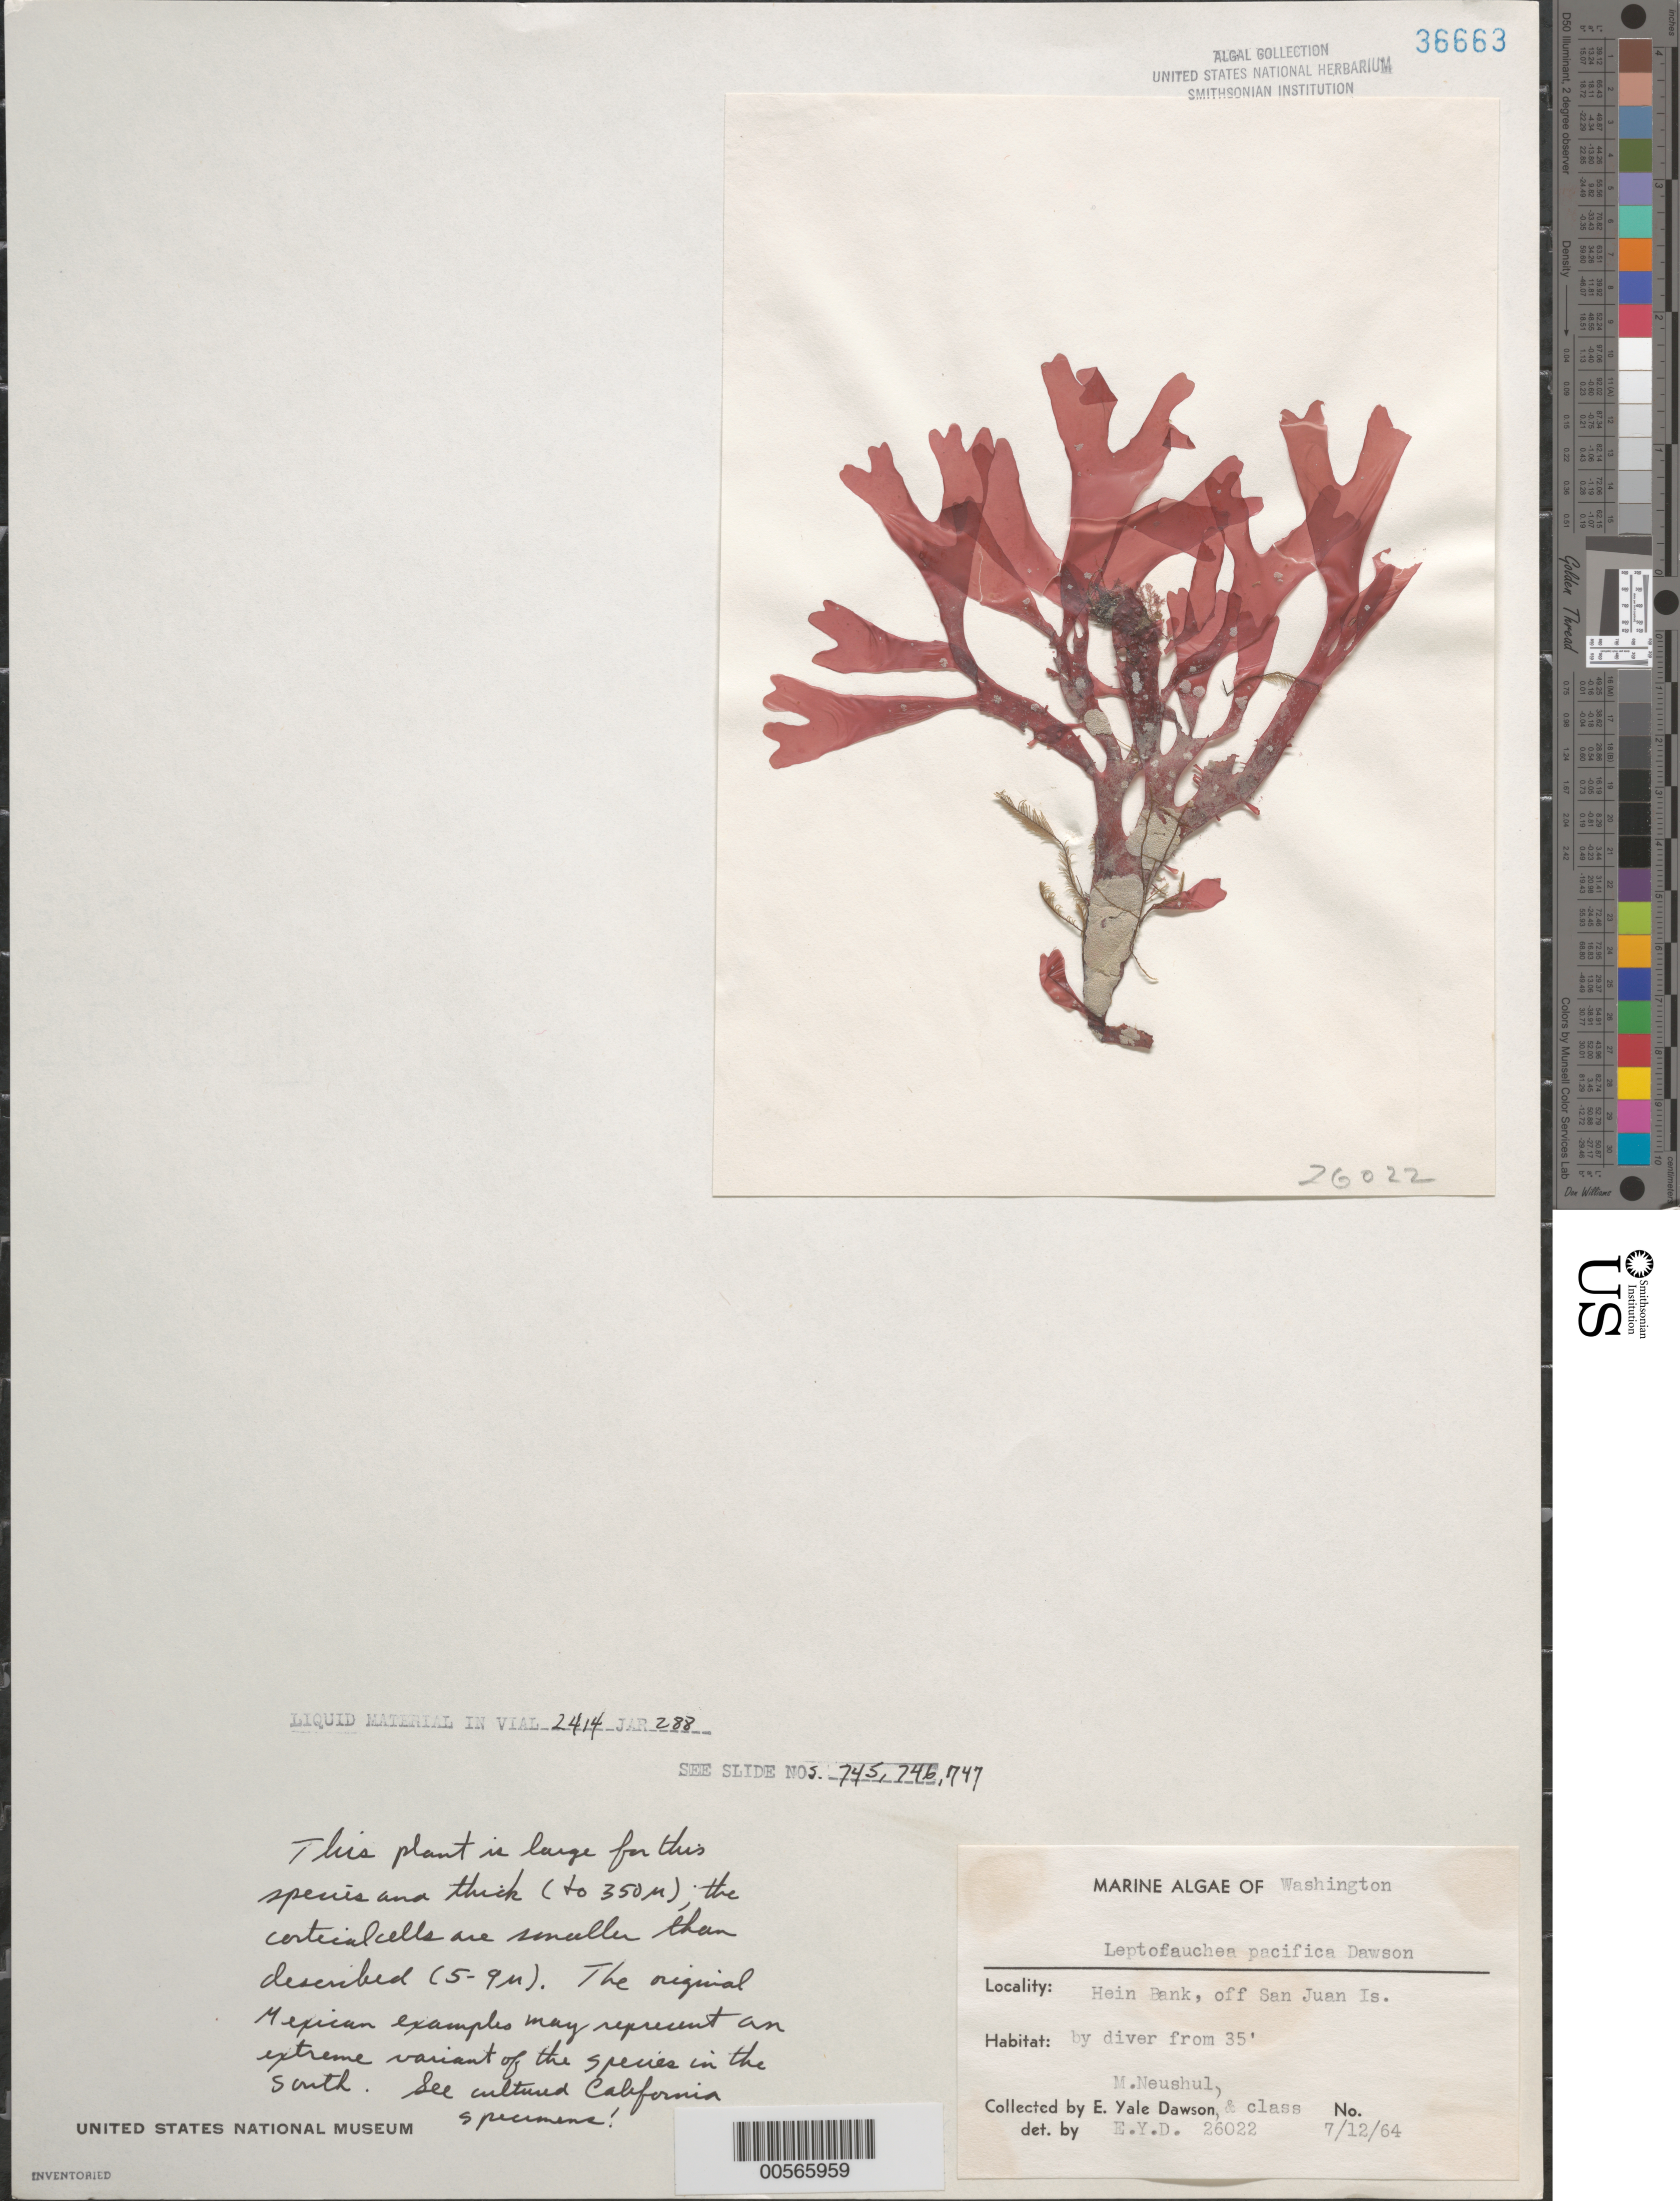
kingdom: Plantae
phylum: Rhodophyta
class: Florideophyceae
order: Rhodymeniales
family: Faucheaceae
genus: Leptofauchea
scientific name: Leptofauchea pacifica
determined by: Dawson, E. Y.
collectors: E. Y. Dawson & M. Neushul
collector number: EYD 26022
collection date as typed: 12 Jul 1963 or 12 Jul 1964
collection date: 1963-07-12 or 1964-07-12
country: United States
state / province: Washington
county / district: San Juan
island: San Juan Island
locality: Hein Bank, off San Juan Island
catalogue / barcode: US 36663